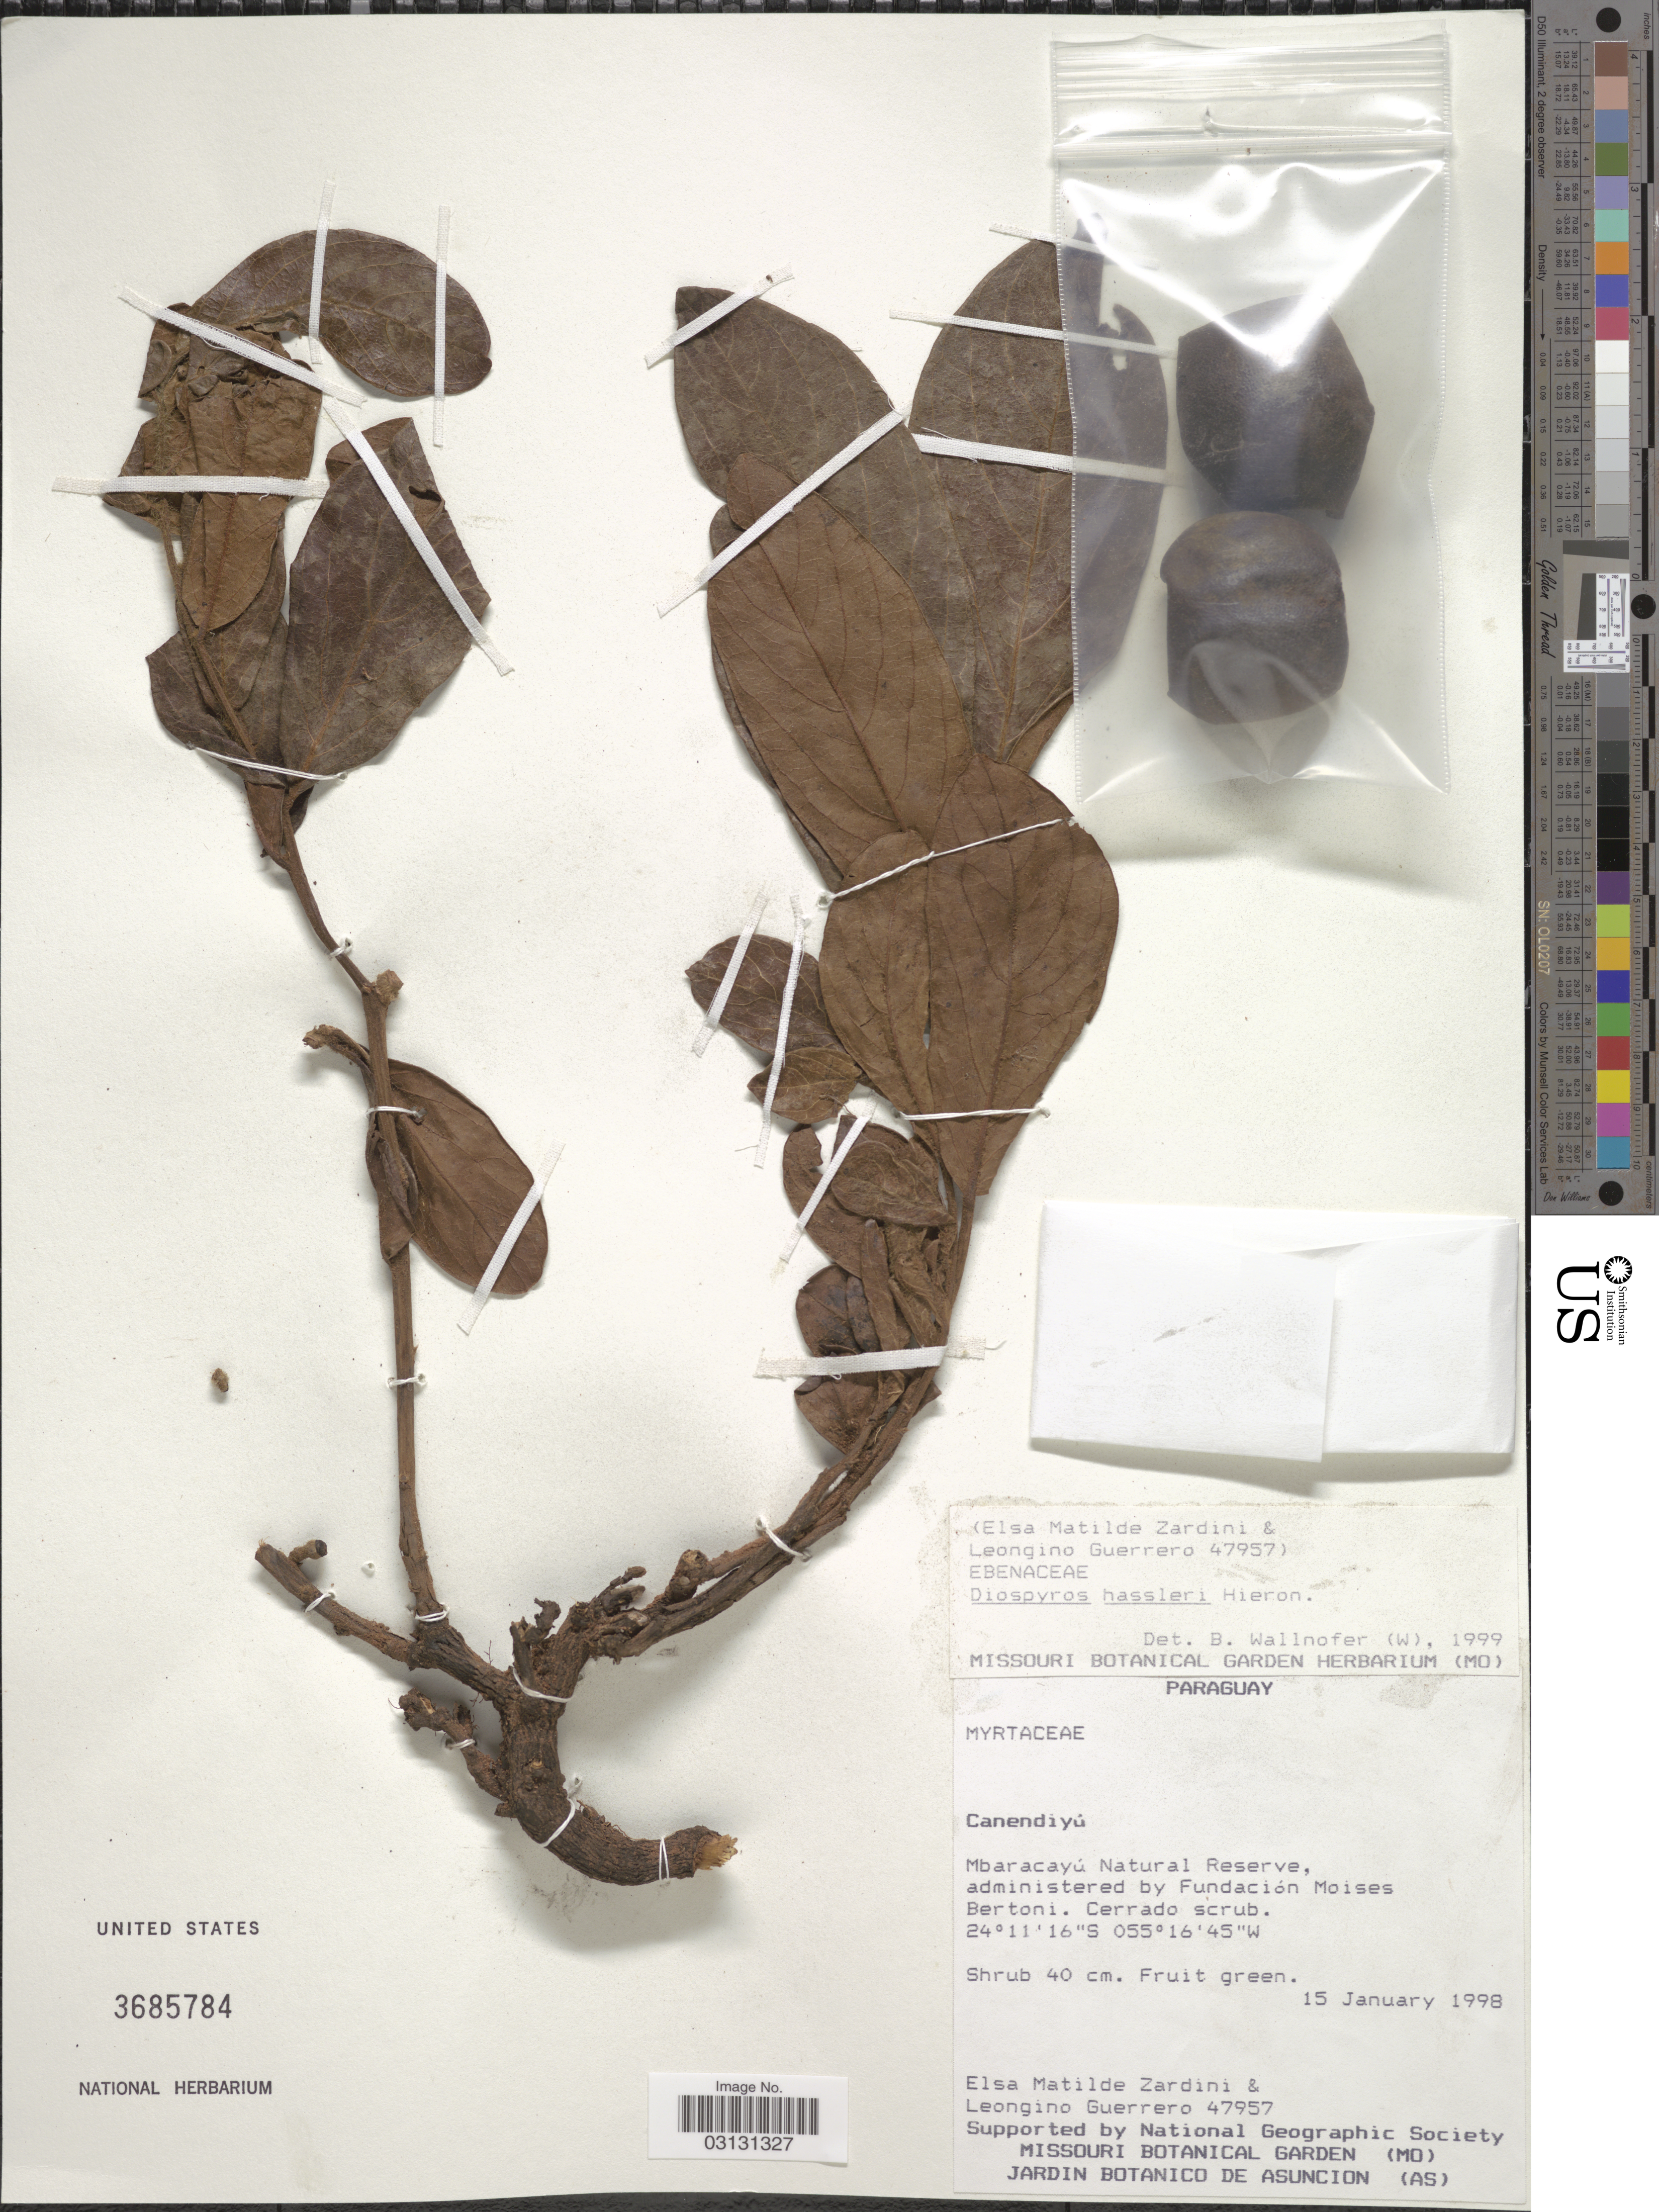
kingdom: Plantae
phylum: Tracheophyta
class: Magnoliopsida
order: Ericales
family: Ebenaceae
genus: Diospyros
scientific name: Diospyros hassleri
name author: Hiern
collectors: E. M. Zardini & L. Guerrero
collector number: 47957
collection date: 1998-01-15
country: Paraguay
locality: Canendiyú. Mbaracayú Natural Reserve, administered by Fundación Moises Bertoni.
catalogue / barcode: US 3685784